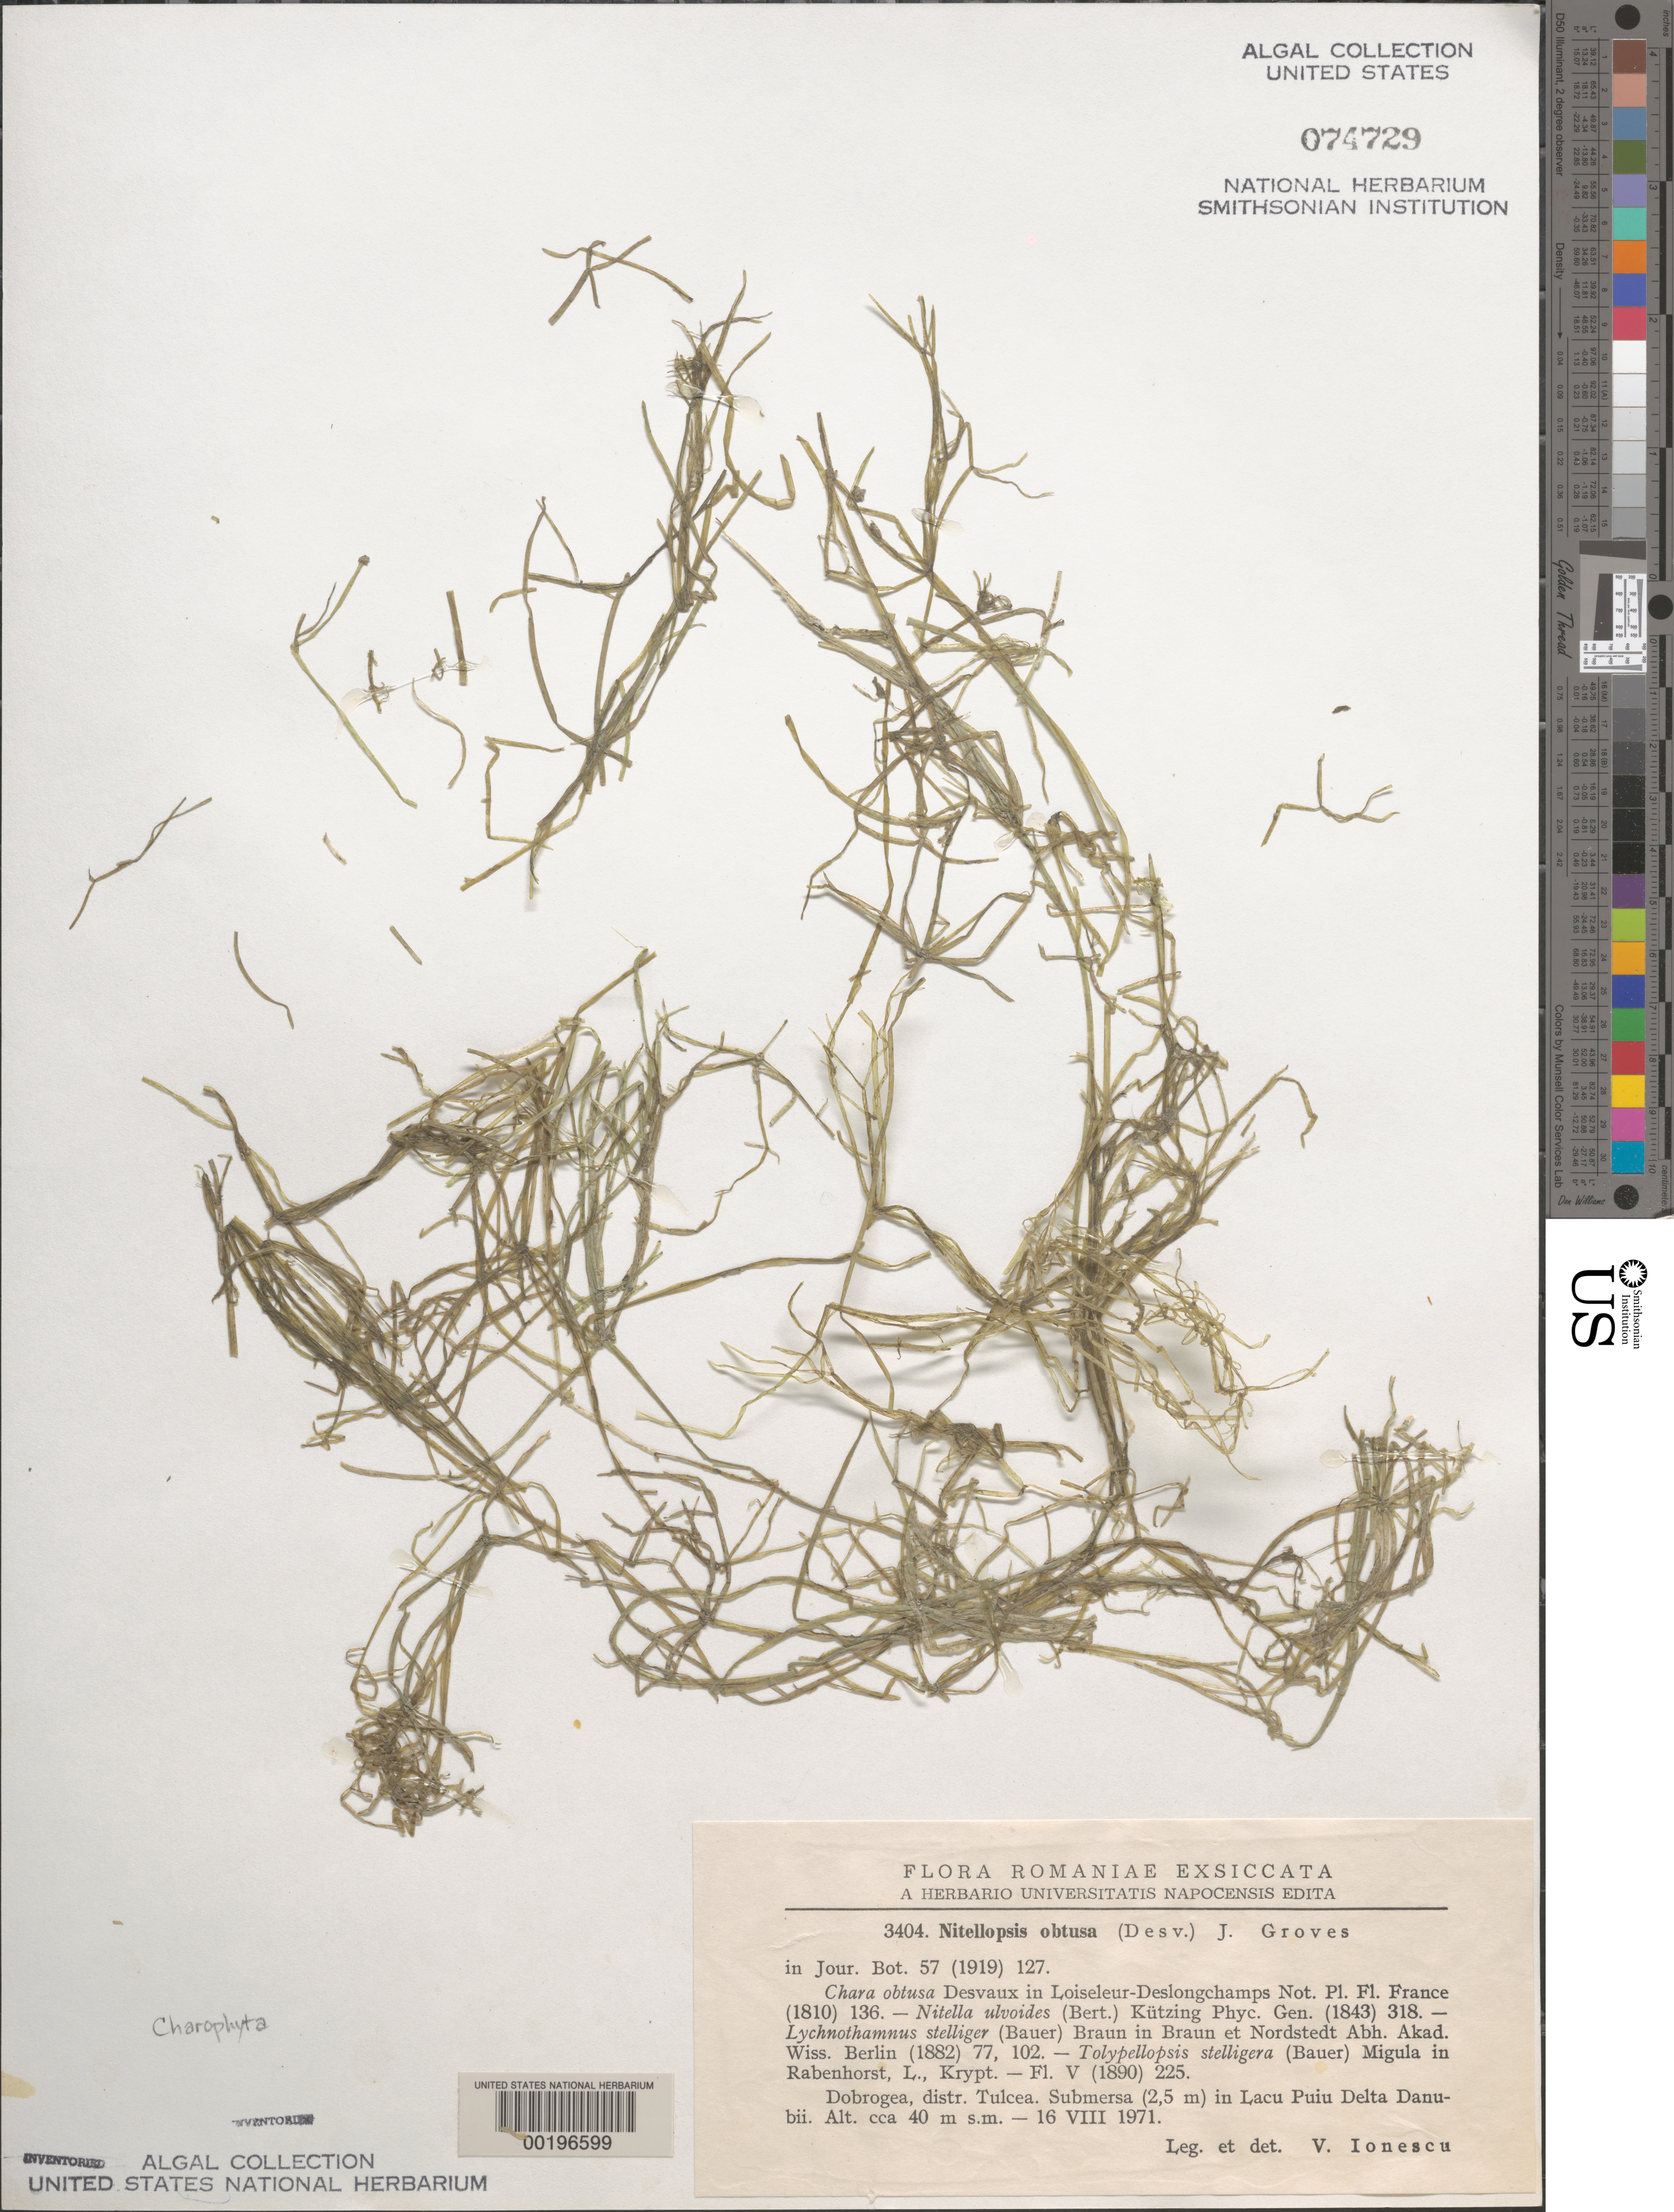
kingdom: Plantae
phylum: Charophyta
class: Charophyceae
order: Charales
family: Characeae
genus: Nitellopsis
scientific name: Nitellopsis obtusa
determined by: Ionescu, V.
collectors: V. Ionescu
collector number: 3404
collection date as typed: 16 Aug 1971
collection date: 1971-08-16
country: Romania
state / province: Constanta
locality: Dobruja (dobrogea), lake puiu, danube delta, distr. tulcea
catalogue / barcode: US 74729